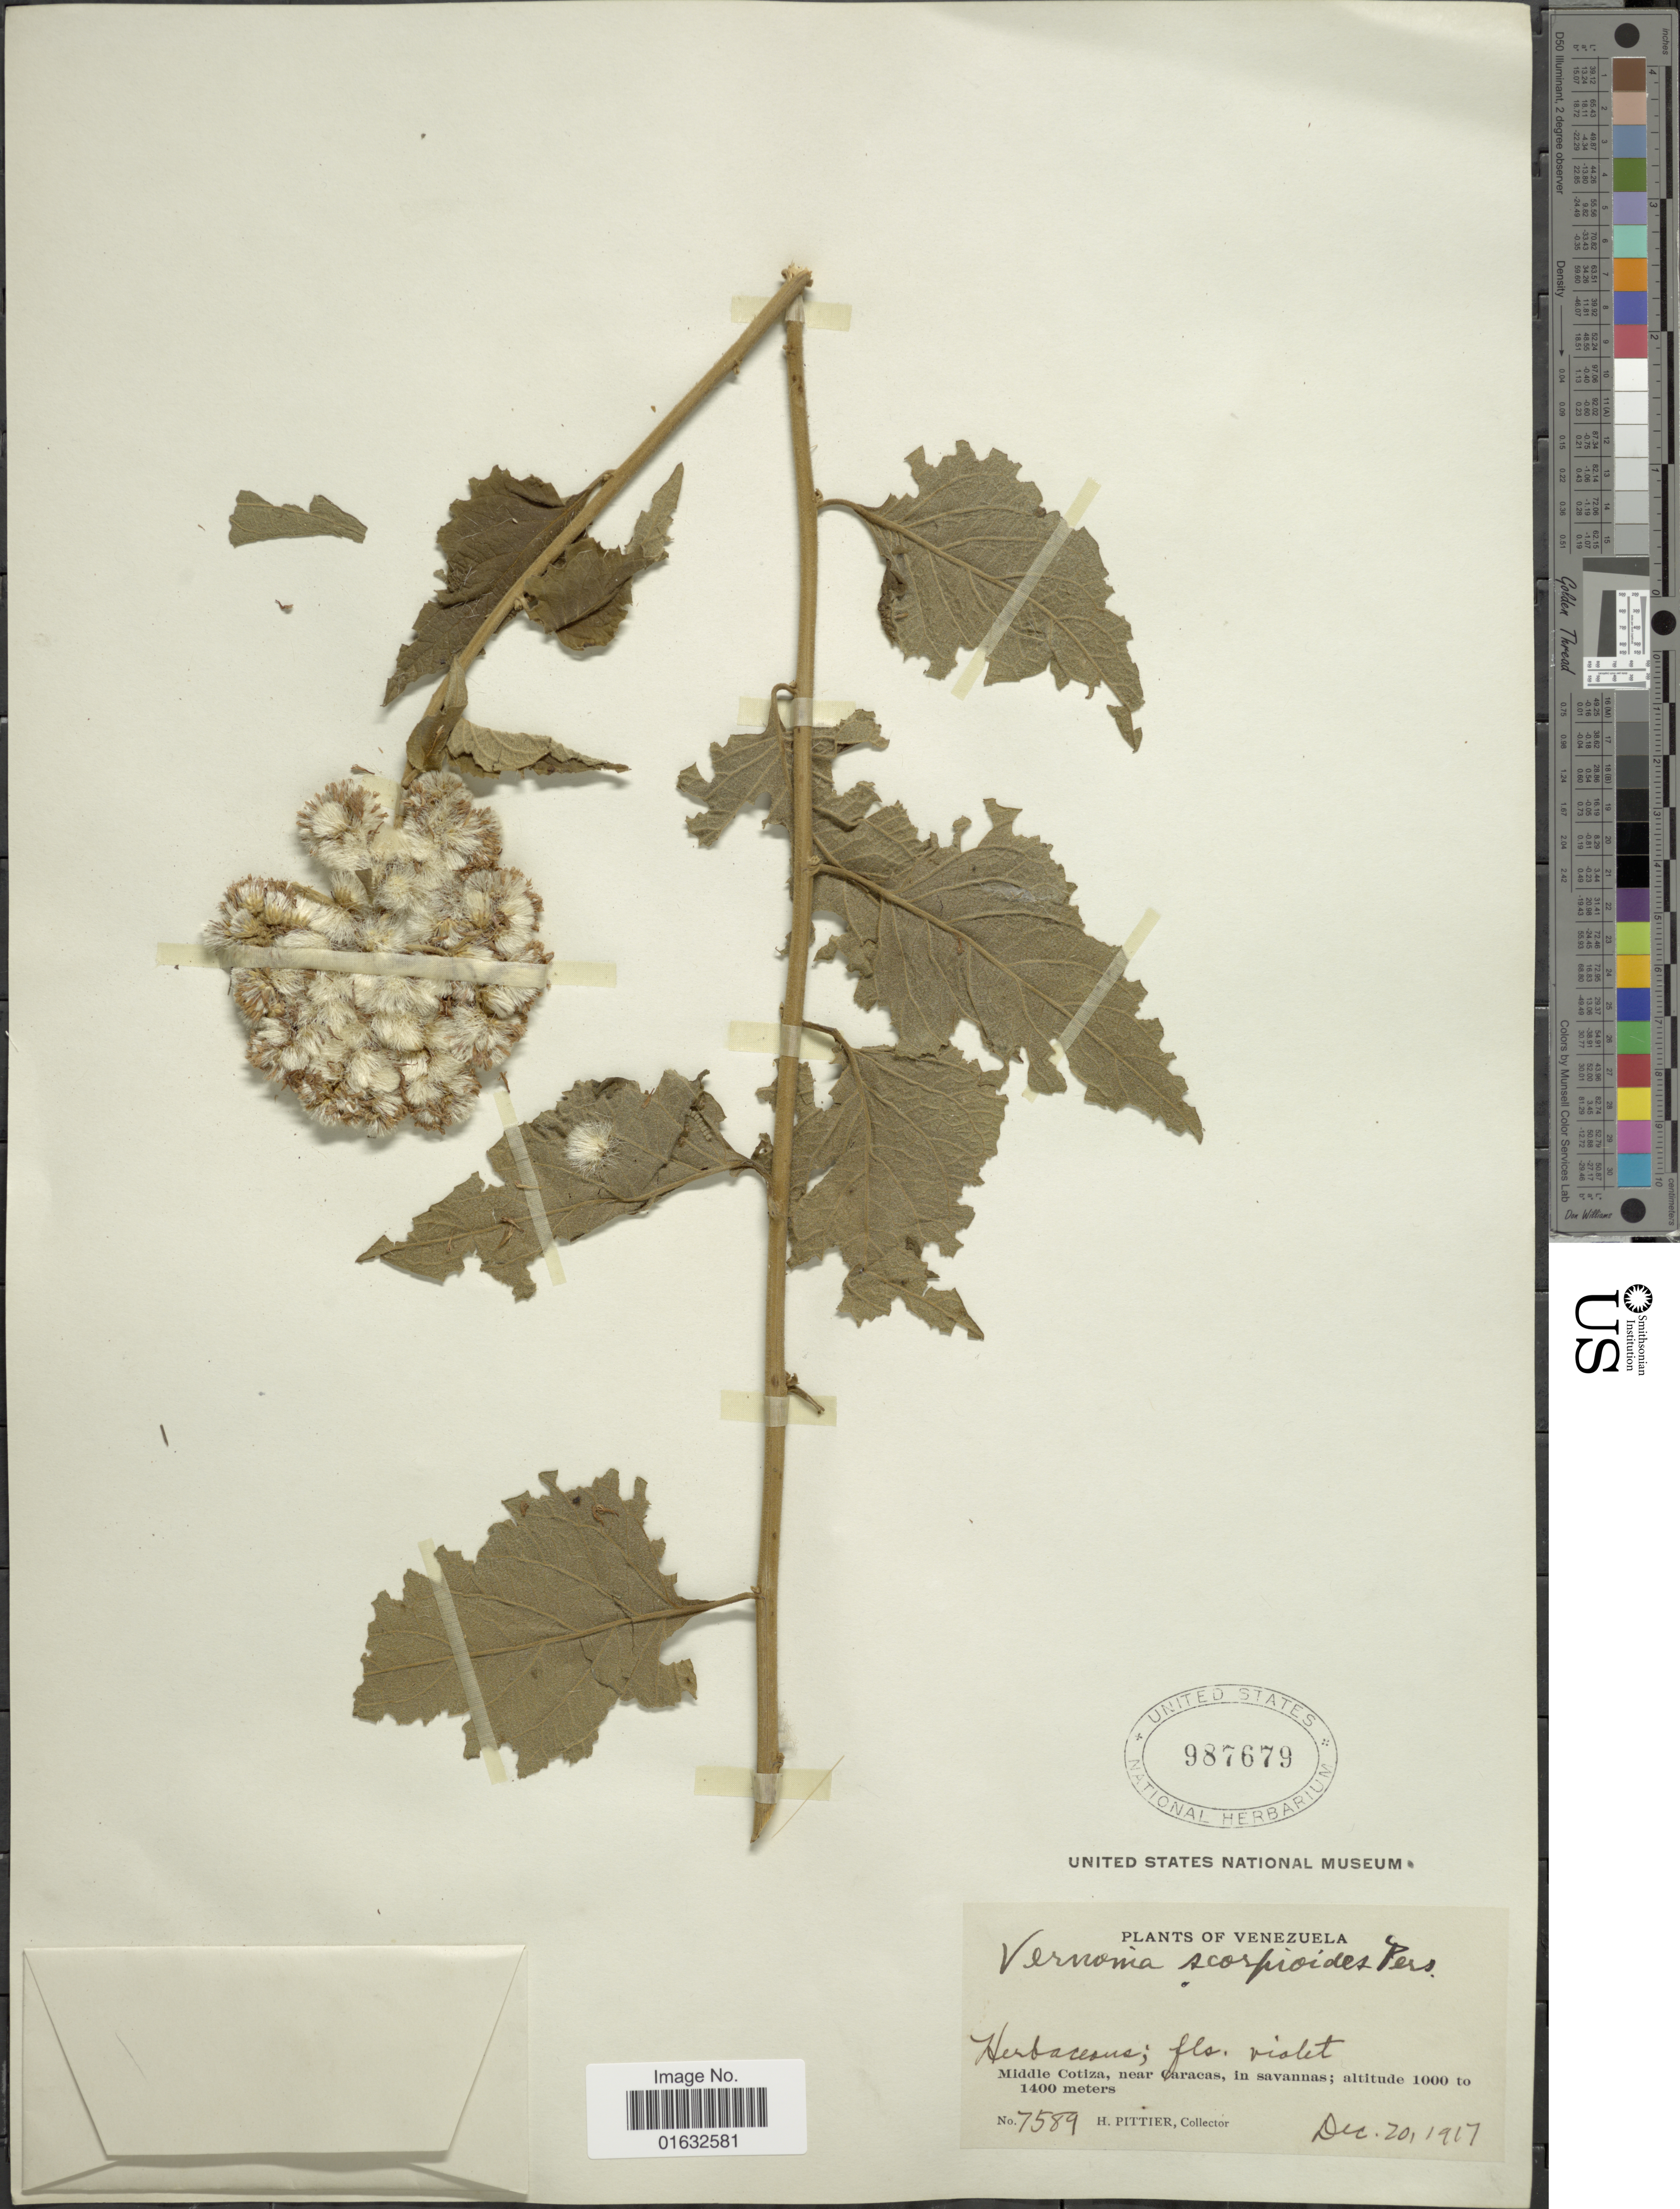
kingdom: Plantae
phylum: Tracheophyta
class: Magnoliopsida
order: Asterales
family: Asteraceae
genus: Cyrtocymura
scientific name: Cyrtocymura scorpioides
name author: (Lam.) H. Rob.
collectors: H. F. Pittier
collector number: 7589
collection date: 1917-12-20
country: Venezuela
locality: Middle Cotiza, near Caracas, in savannas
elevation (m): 1000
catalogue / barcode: US 987679